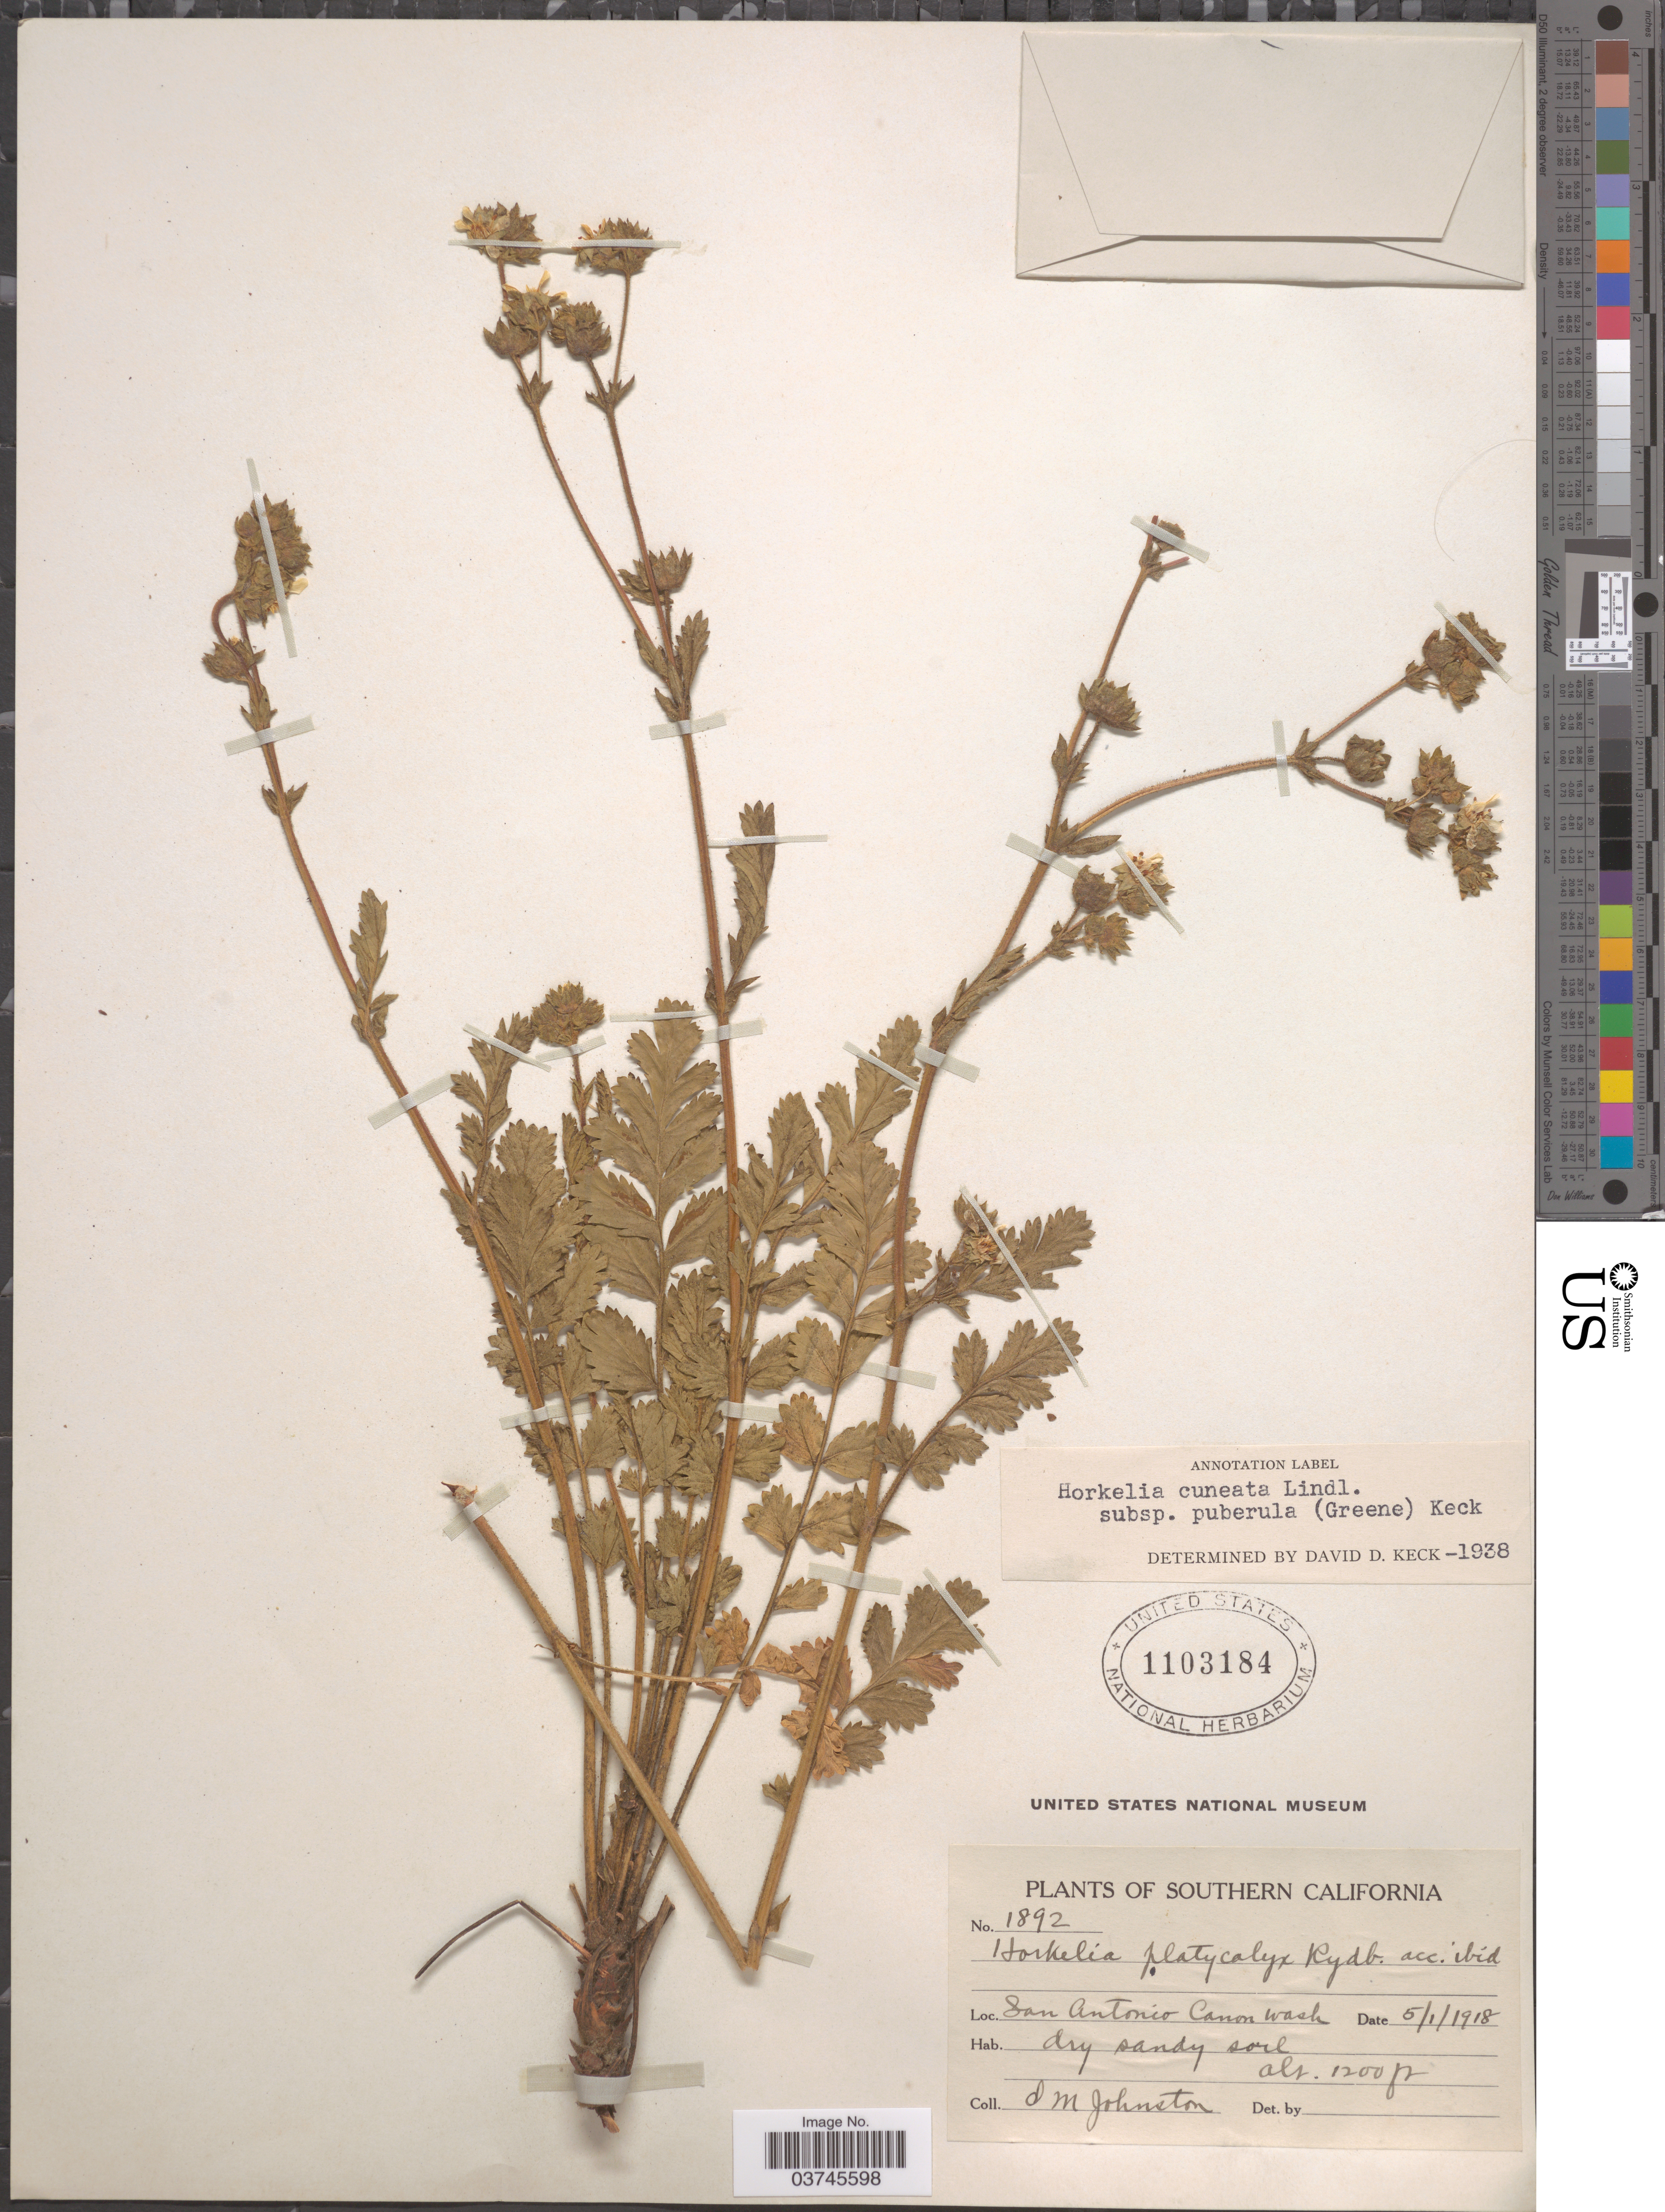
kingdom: Plantae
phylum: Tracheophyta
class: Magnoliopsida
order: Rosales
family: Rosaceae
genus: Potentilla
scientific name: Potentilla lindleyi var. puberula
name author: (Rydb.) Jeps.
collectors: I.M. Johnston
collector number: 1892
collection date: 1918-05-01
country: United States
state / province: California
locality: Southern California. San Antonio Canon Wash.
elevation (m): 366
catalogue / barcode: US 1103184